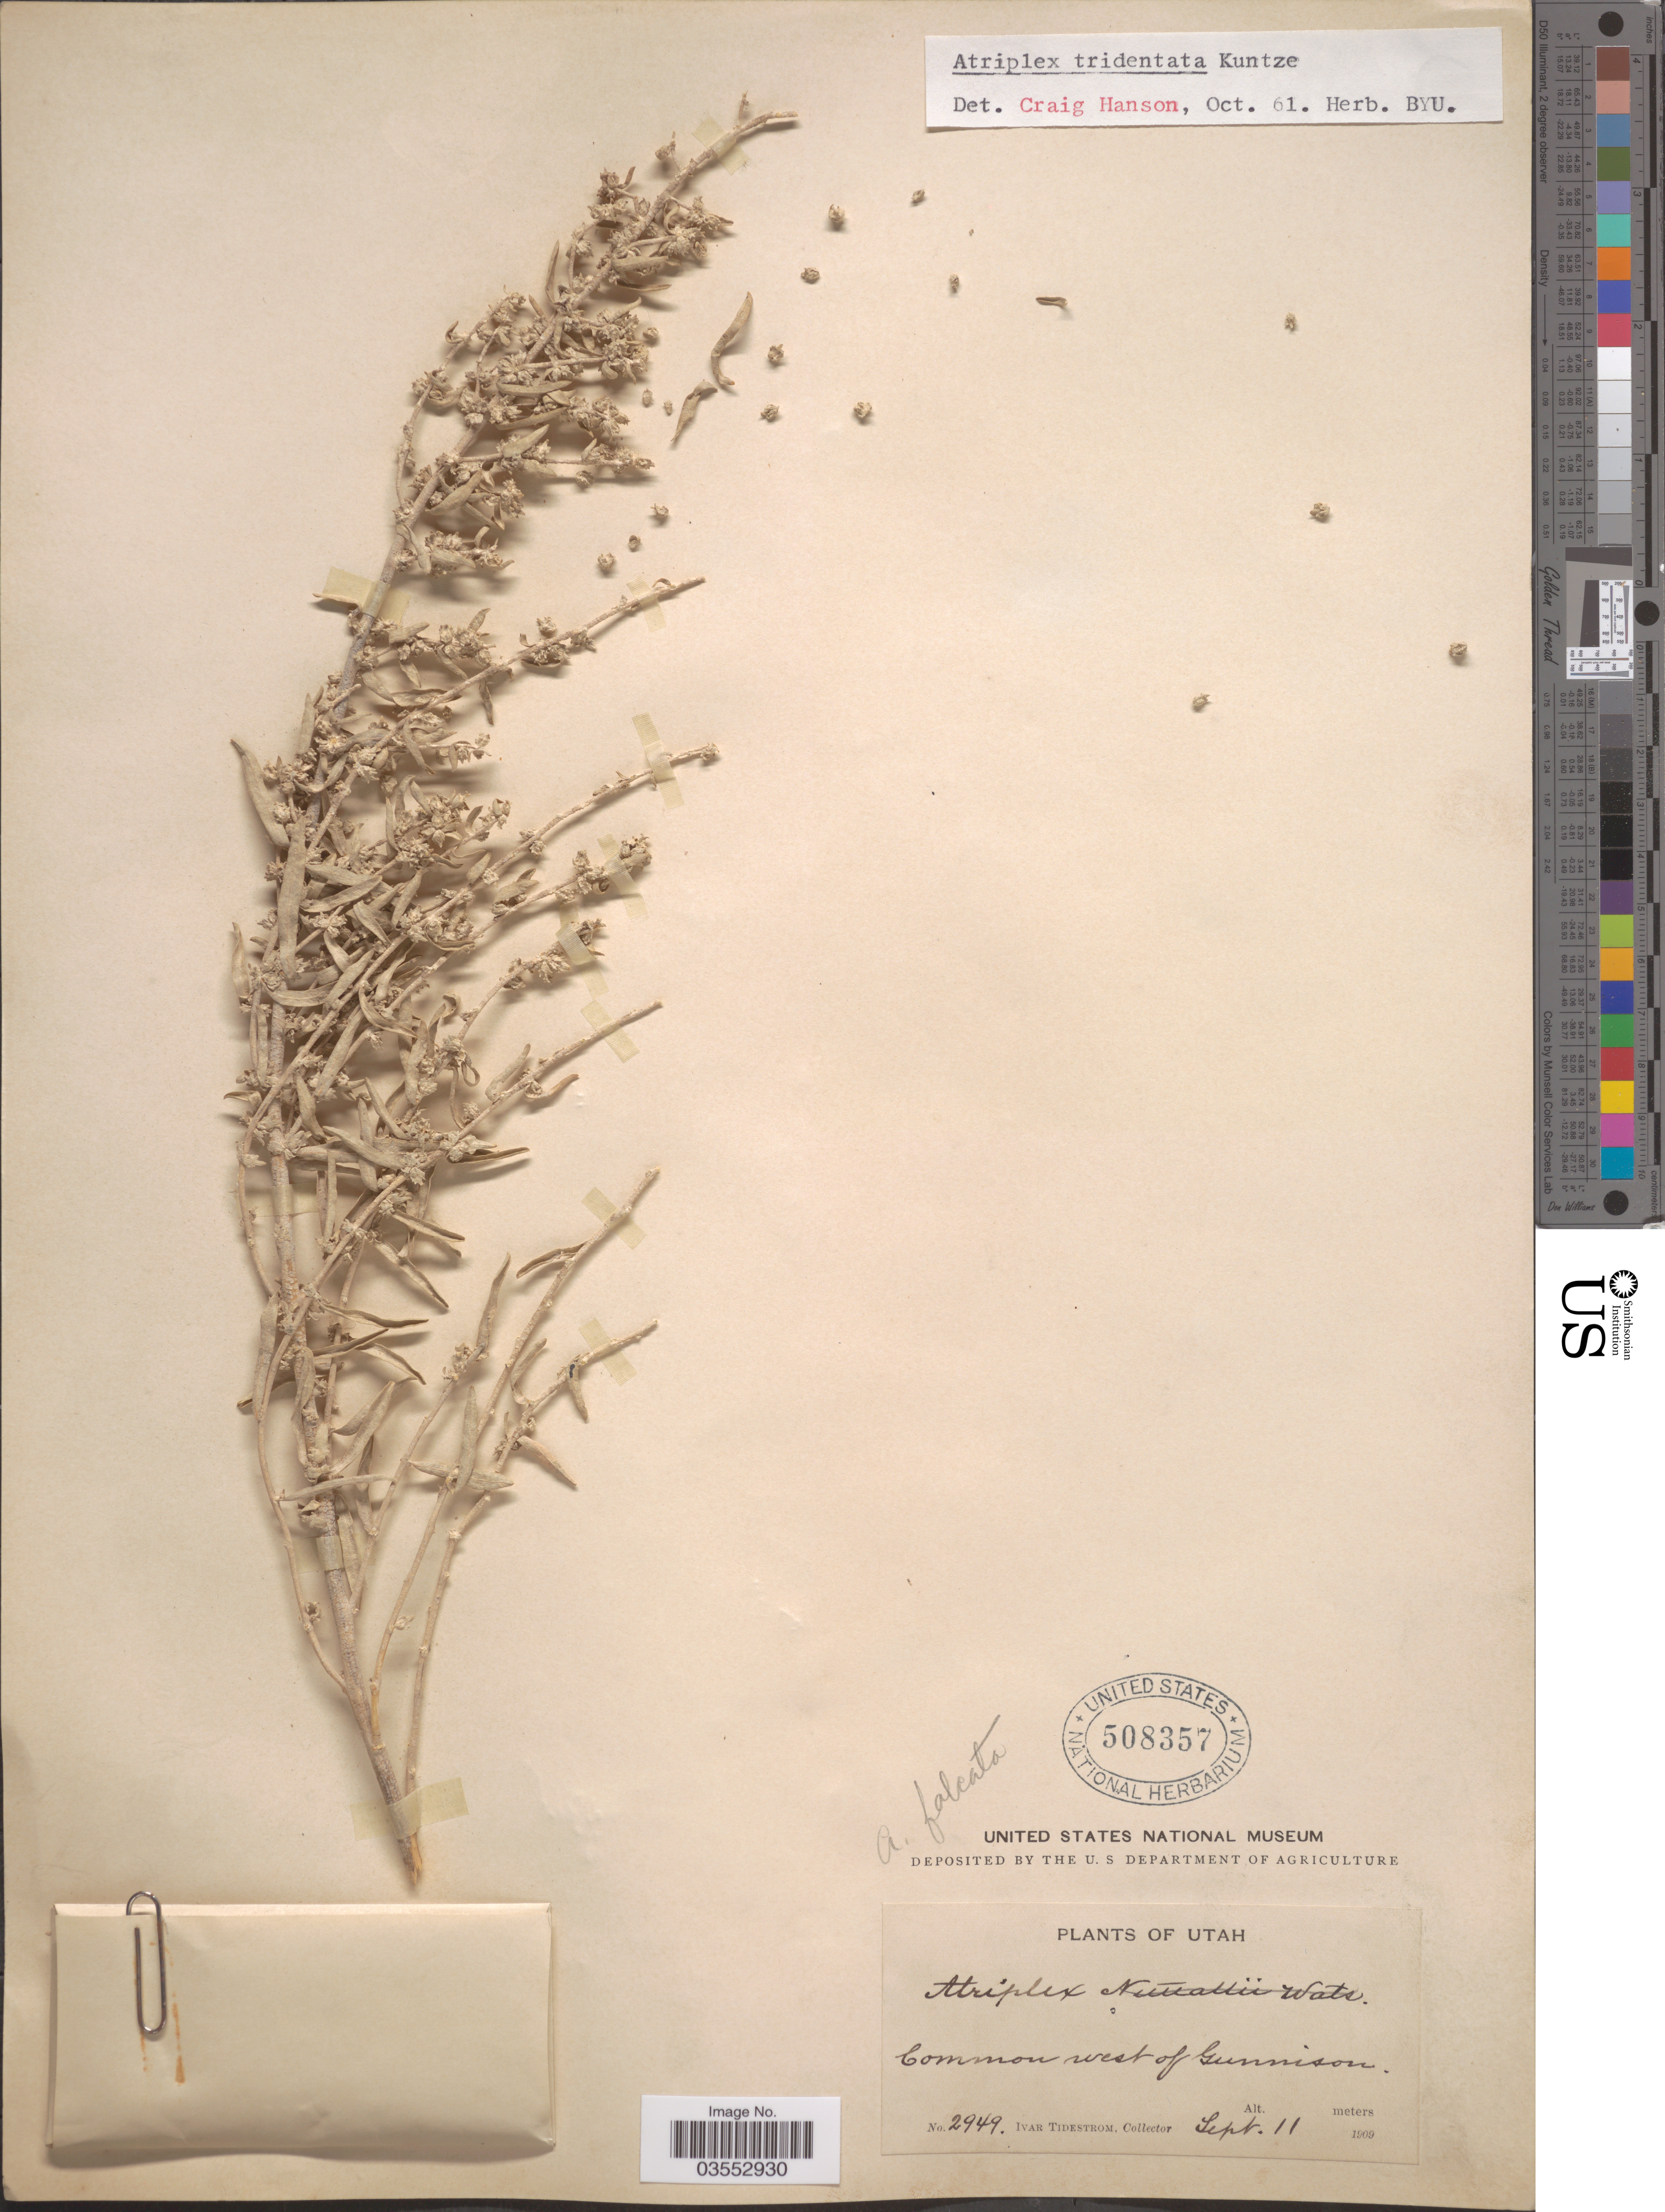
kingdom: Plantae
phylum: Tracheophyta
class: Magnoliopsida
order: Caryophyllales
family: Amaranthaceae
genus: Atriplex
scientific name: Atriplex tridentata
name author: Kuntze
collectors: I. F. Tidestrom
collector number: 2949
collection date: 1909-09-11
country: United States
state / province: Utah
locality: West of Gunnison.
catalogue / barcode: US 508357